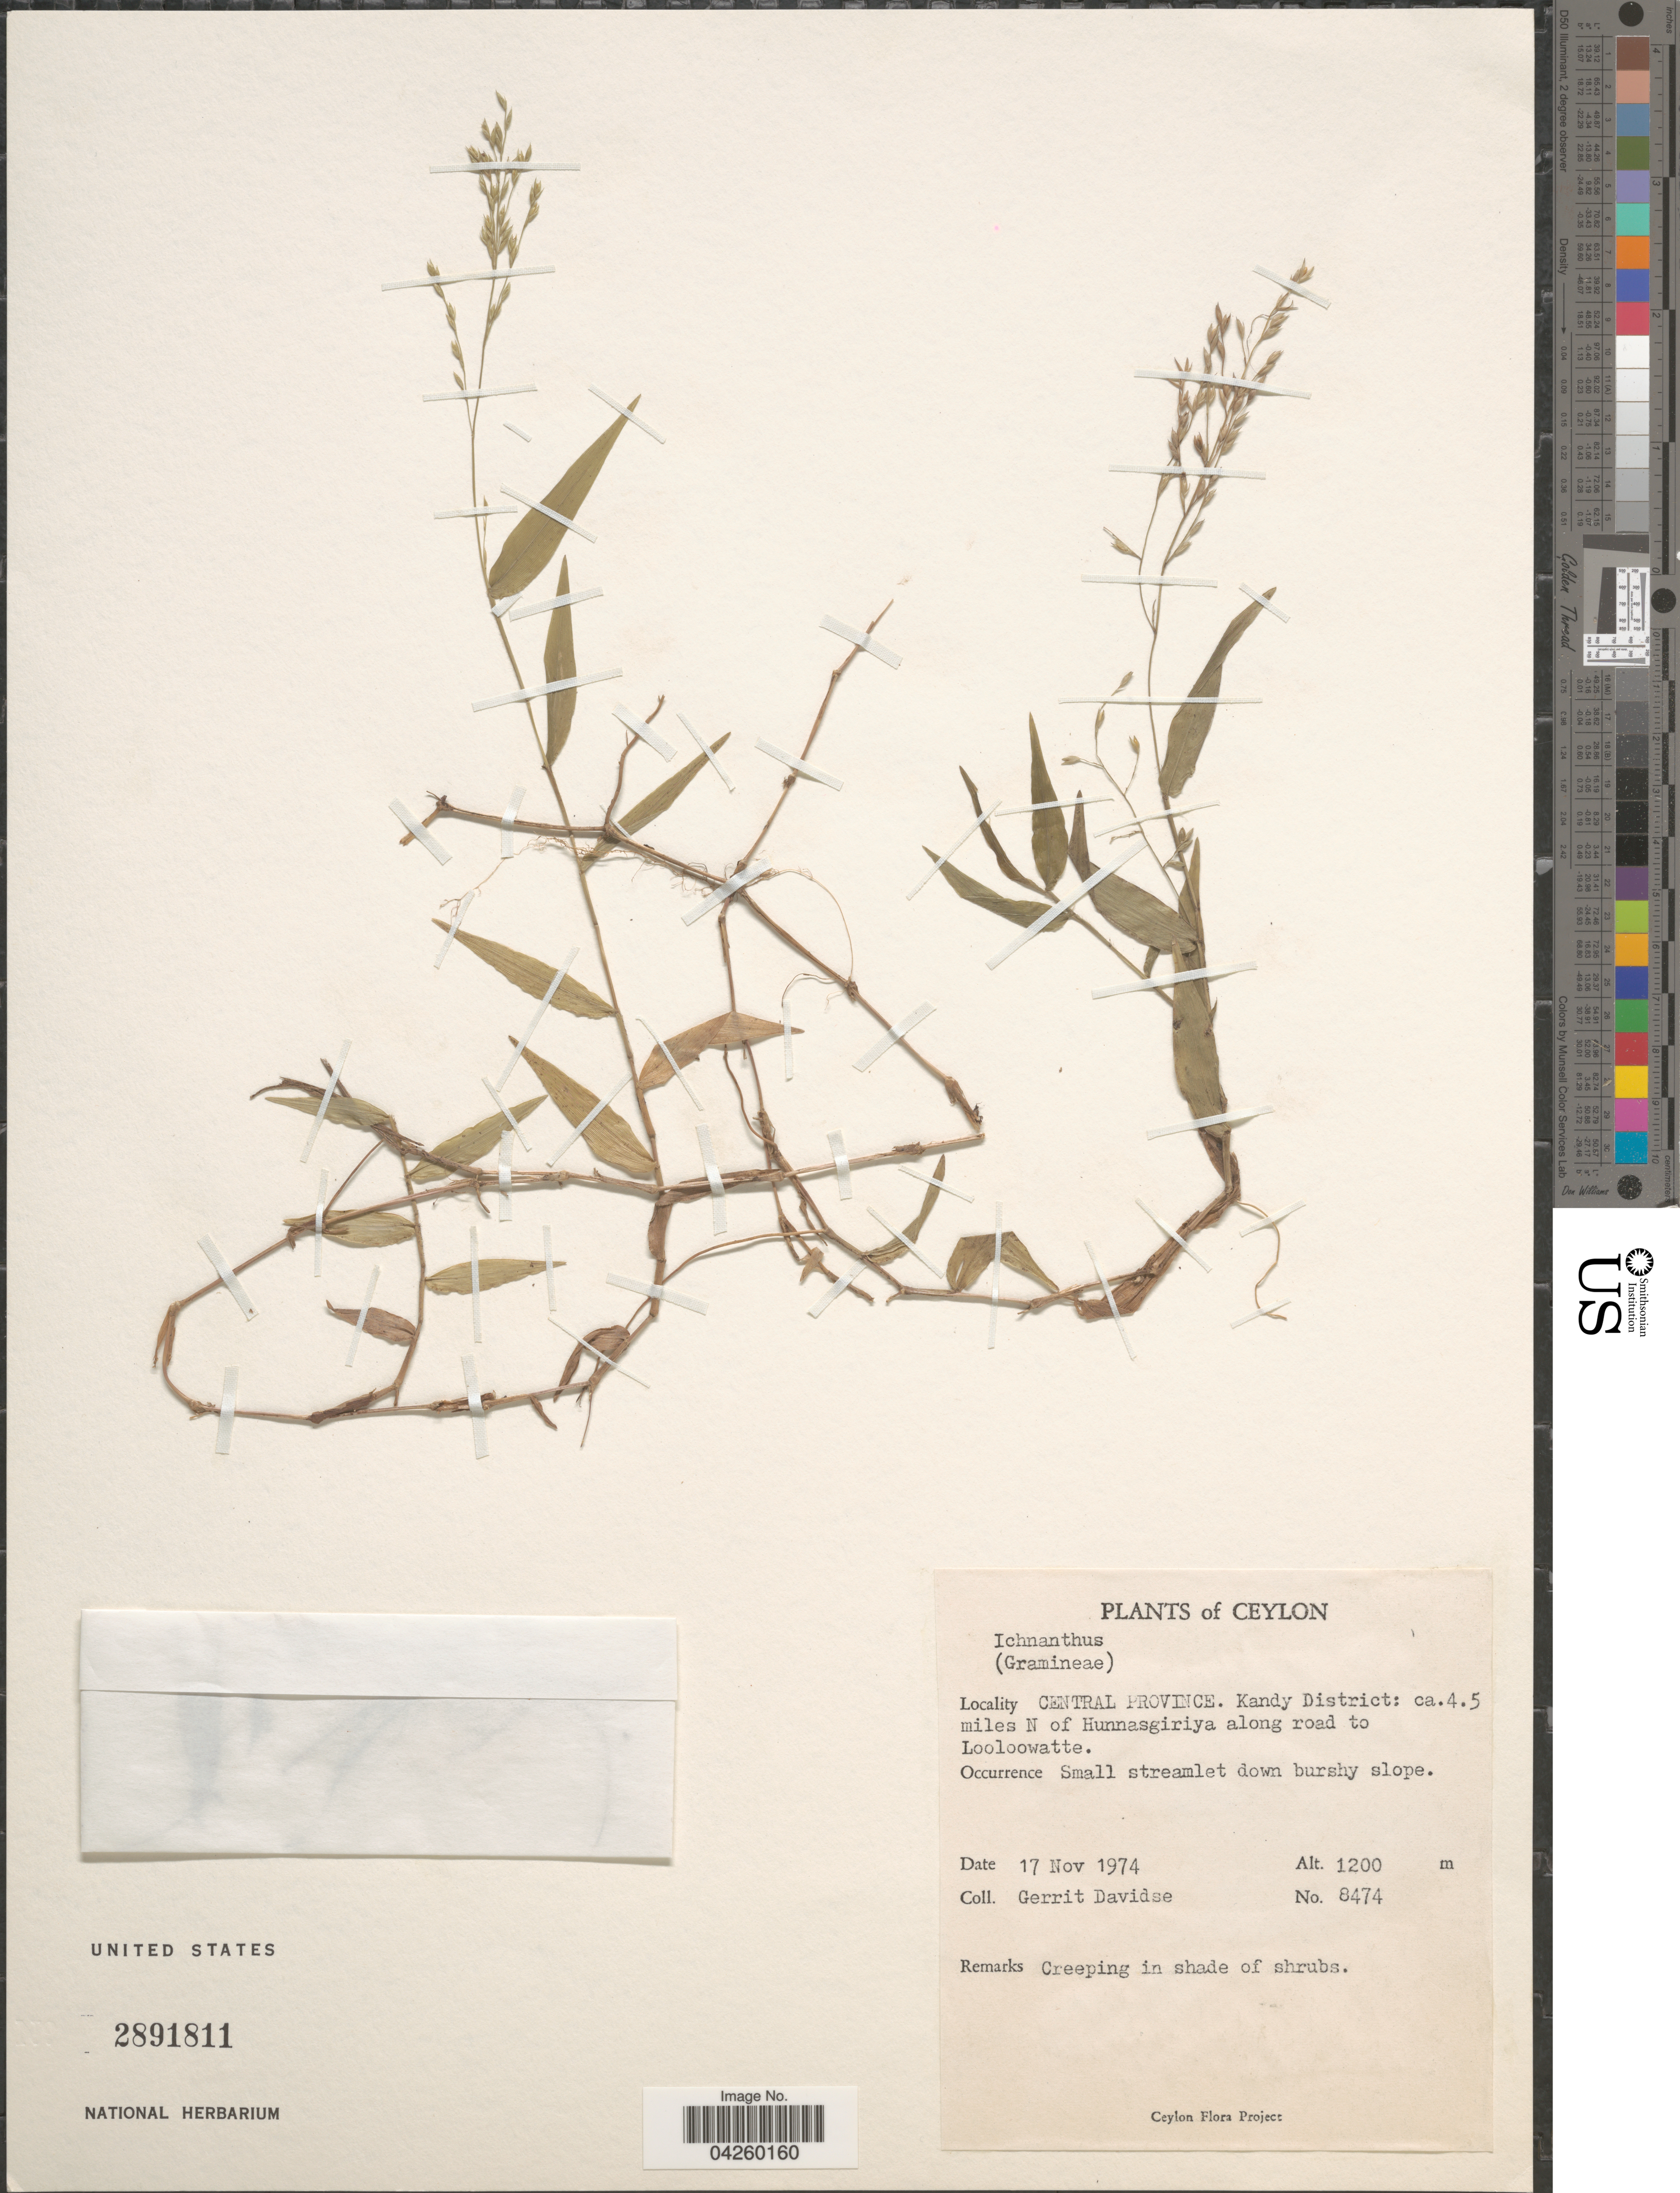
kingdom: Plantae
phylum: Tracheophyta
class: Liliopsida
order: Poales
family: Poaceae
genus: Ichnanthus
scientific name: Ichnanthus sp.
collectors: G. Davidse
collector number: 8474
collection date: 1974-11-17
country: Sri Lanka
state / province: Central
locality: Ceylon. Kandy District: ca. 4.5 miles N of Hunnasgiriya along road to Looloowatte.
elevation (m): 1200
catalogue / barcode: US 2891811